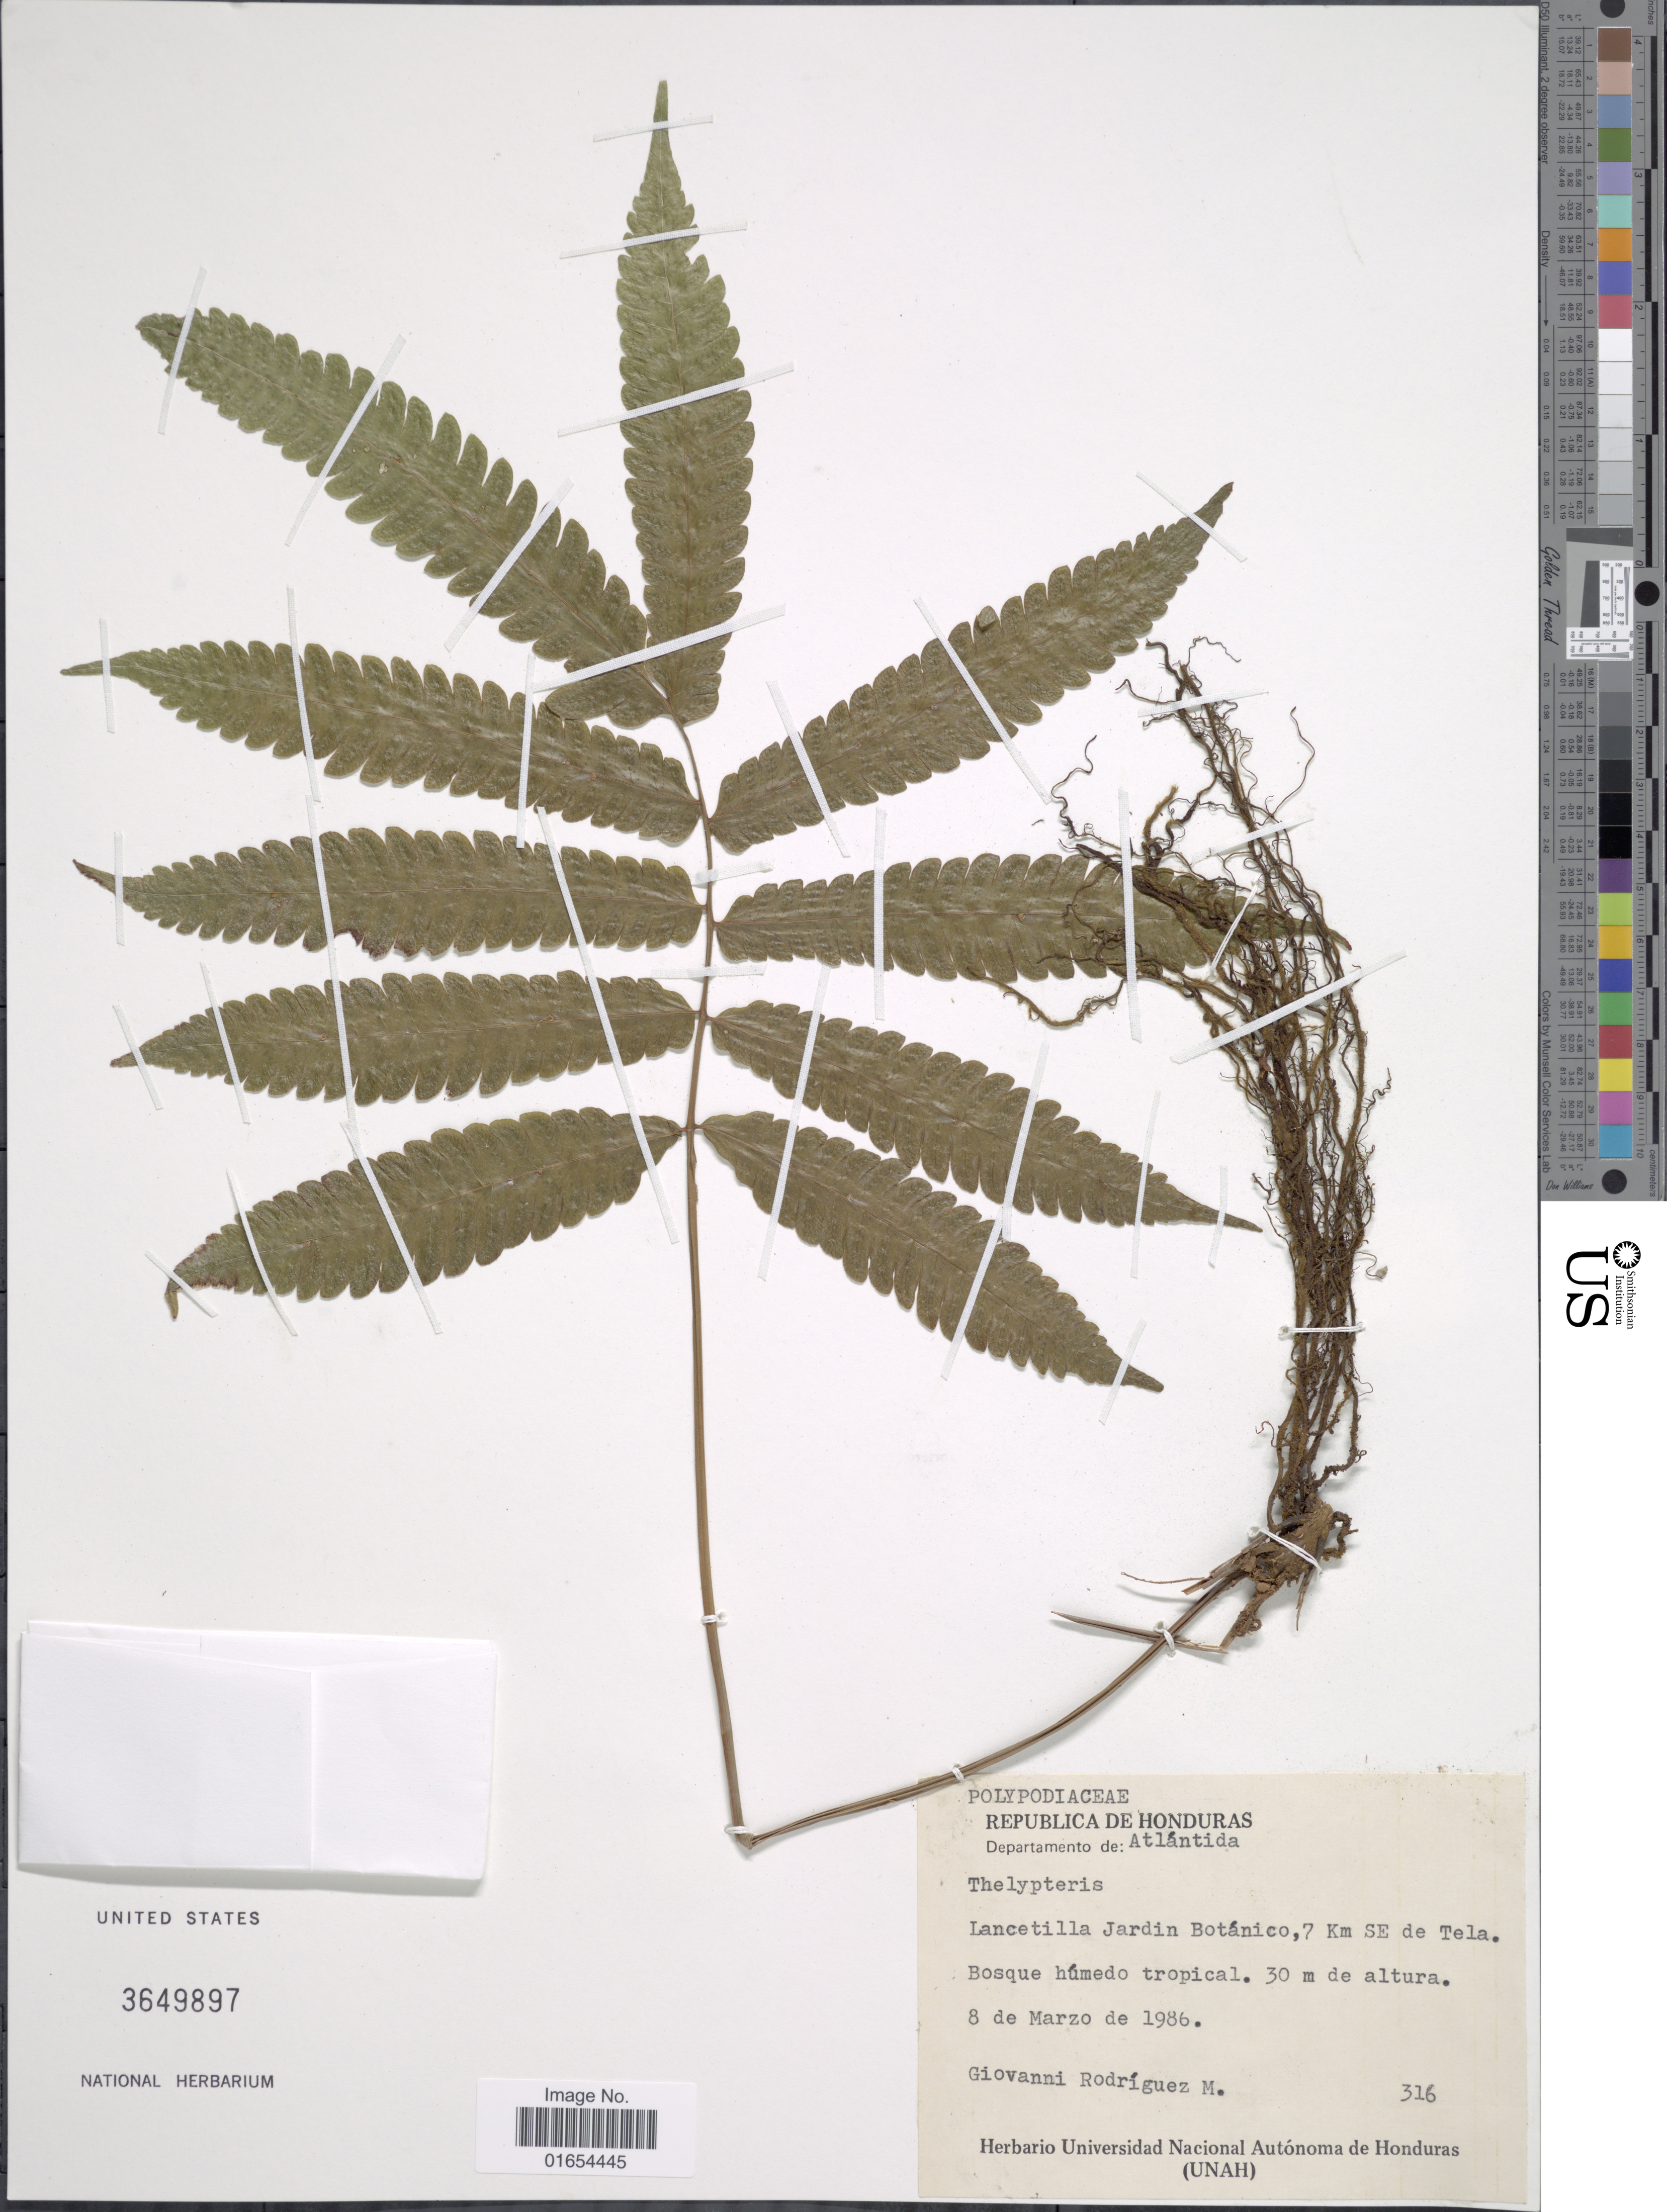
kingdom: Plantae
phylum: Tracheophyta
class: Polypodiopsida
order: Polypodiales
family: Thelypteridaceae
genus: Goniopteris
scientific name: Goniopteris sp.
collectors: G. Rodríguez M.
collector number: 316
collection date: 1986-06-08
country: Honduras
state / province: Atlántida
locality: Lancetilla Jardin Botanico, 7 km SE de Tela. Bosque humedo tropical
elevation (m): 30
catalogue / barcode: US 3649897